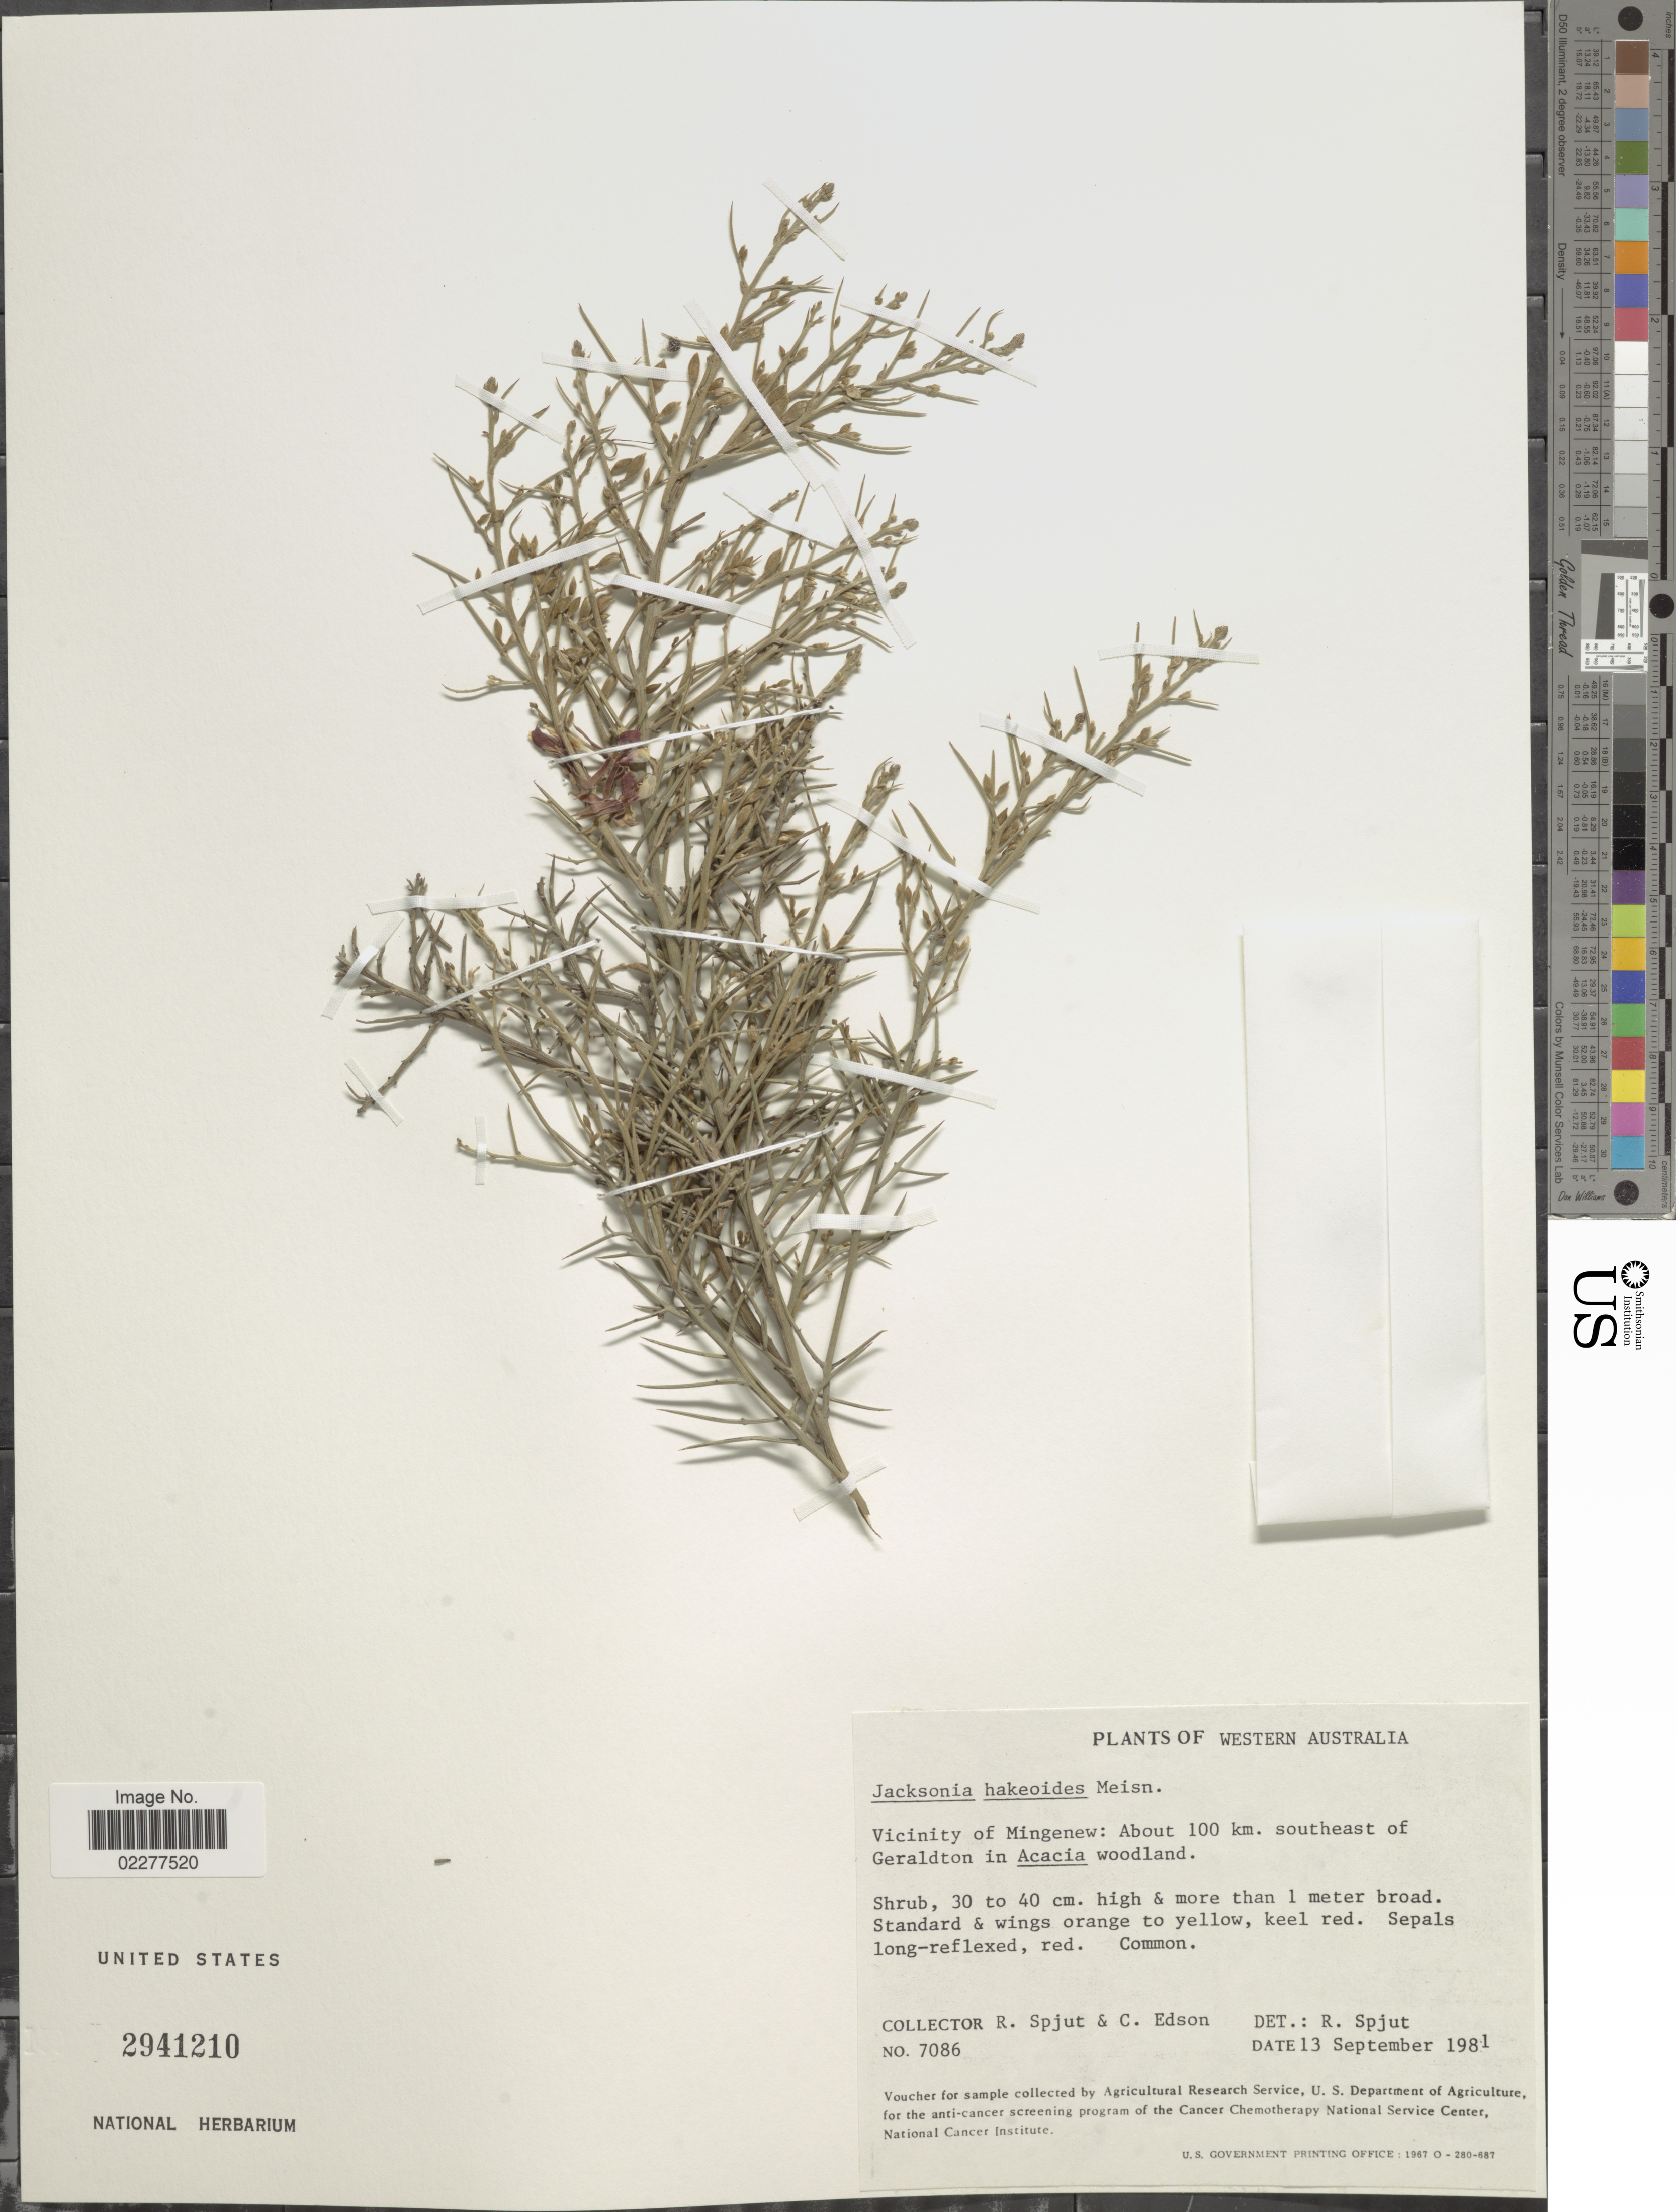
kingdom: Plantae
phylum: Tracheophyta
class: Magnoliopsida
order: Fabales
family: Fabaceae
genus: Jacksonia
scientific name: Jacksonia hakeoides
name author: Meisn.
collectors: R. Spjut & C. Edson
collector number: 7086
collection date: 1981-09-13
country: Australia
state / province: Western Australia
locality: Vicinity of Mingenew: About 100 km southeast of Geraldton in Acacia woodland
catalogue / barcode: US 2941210